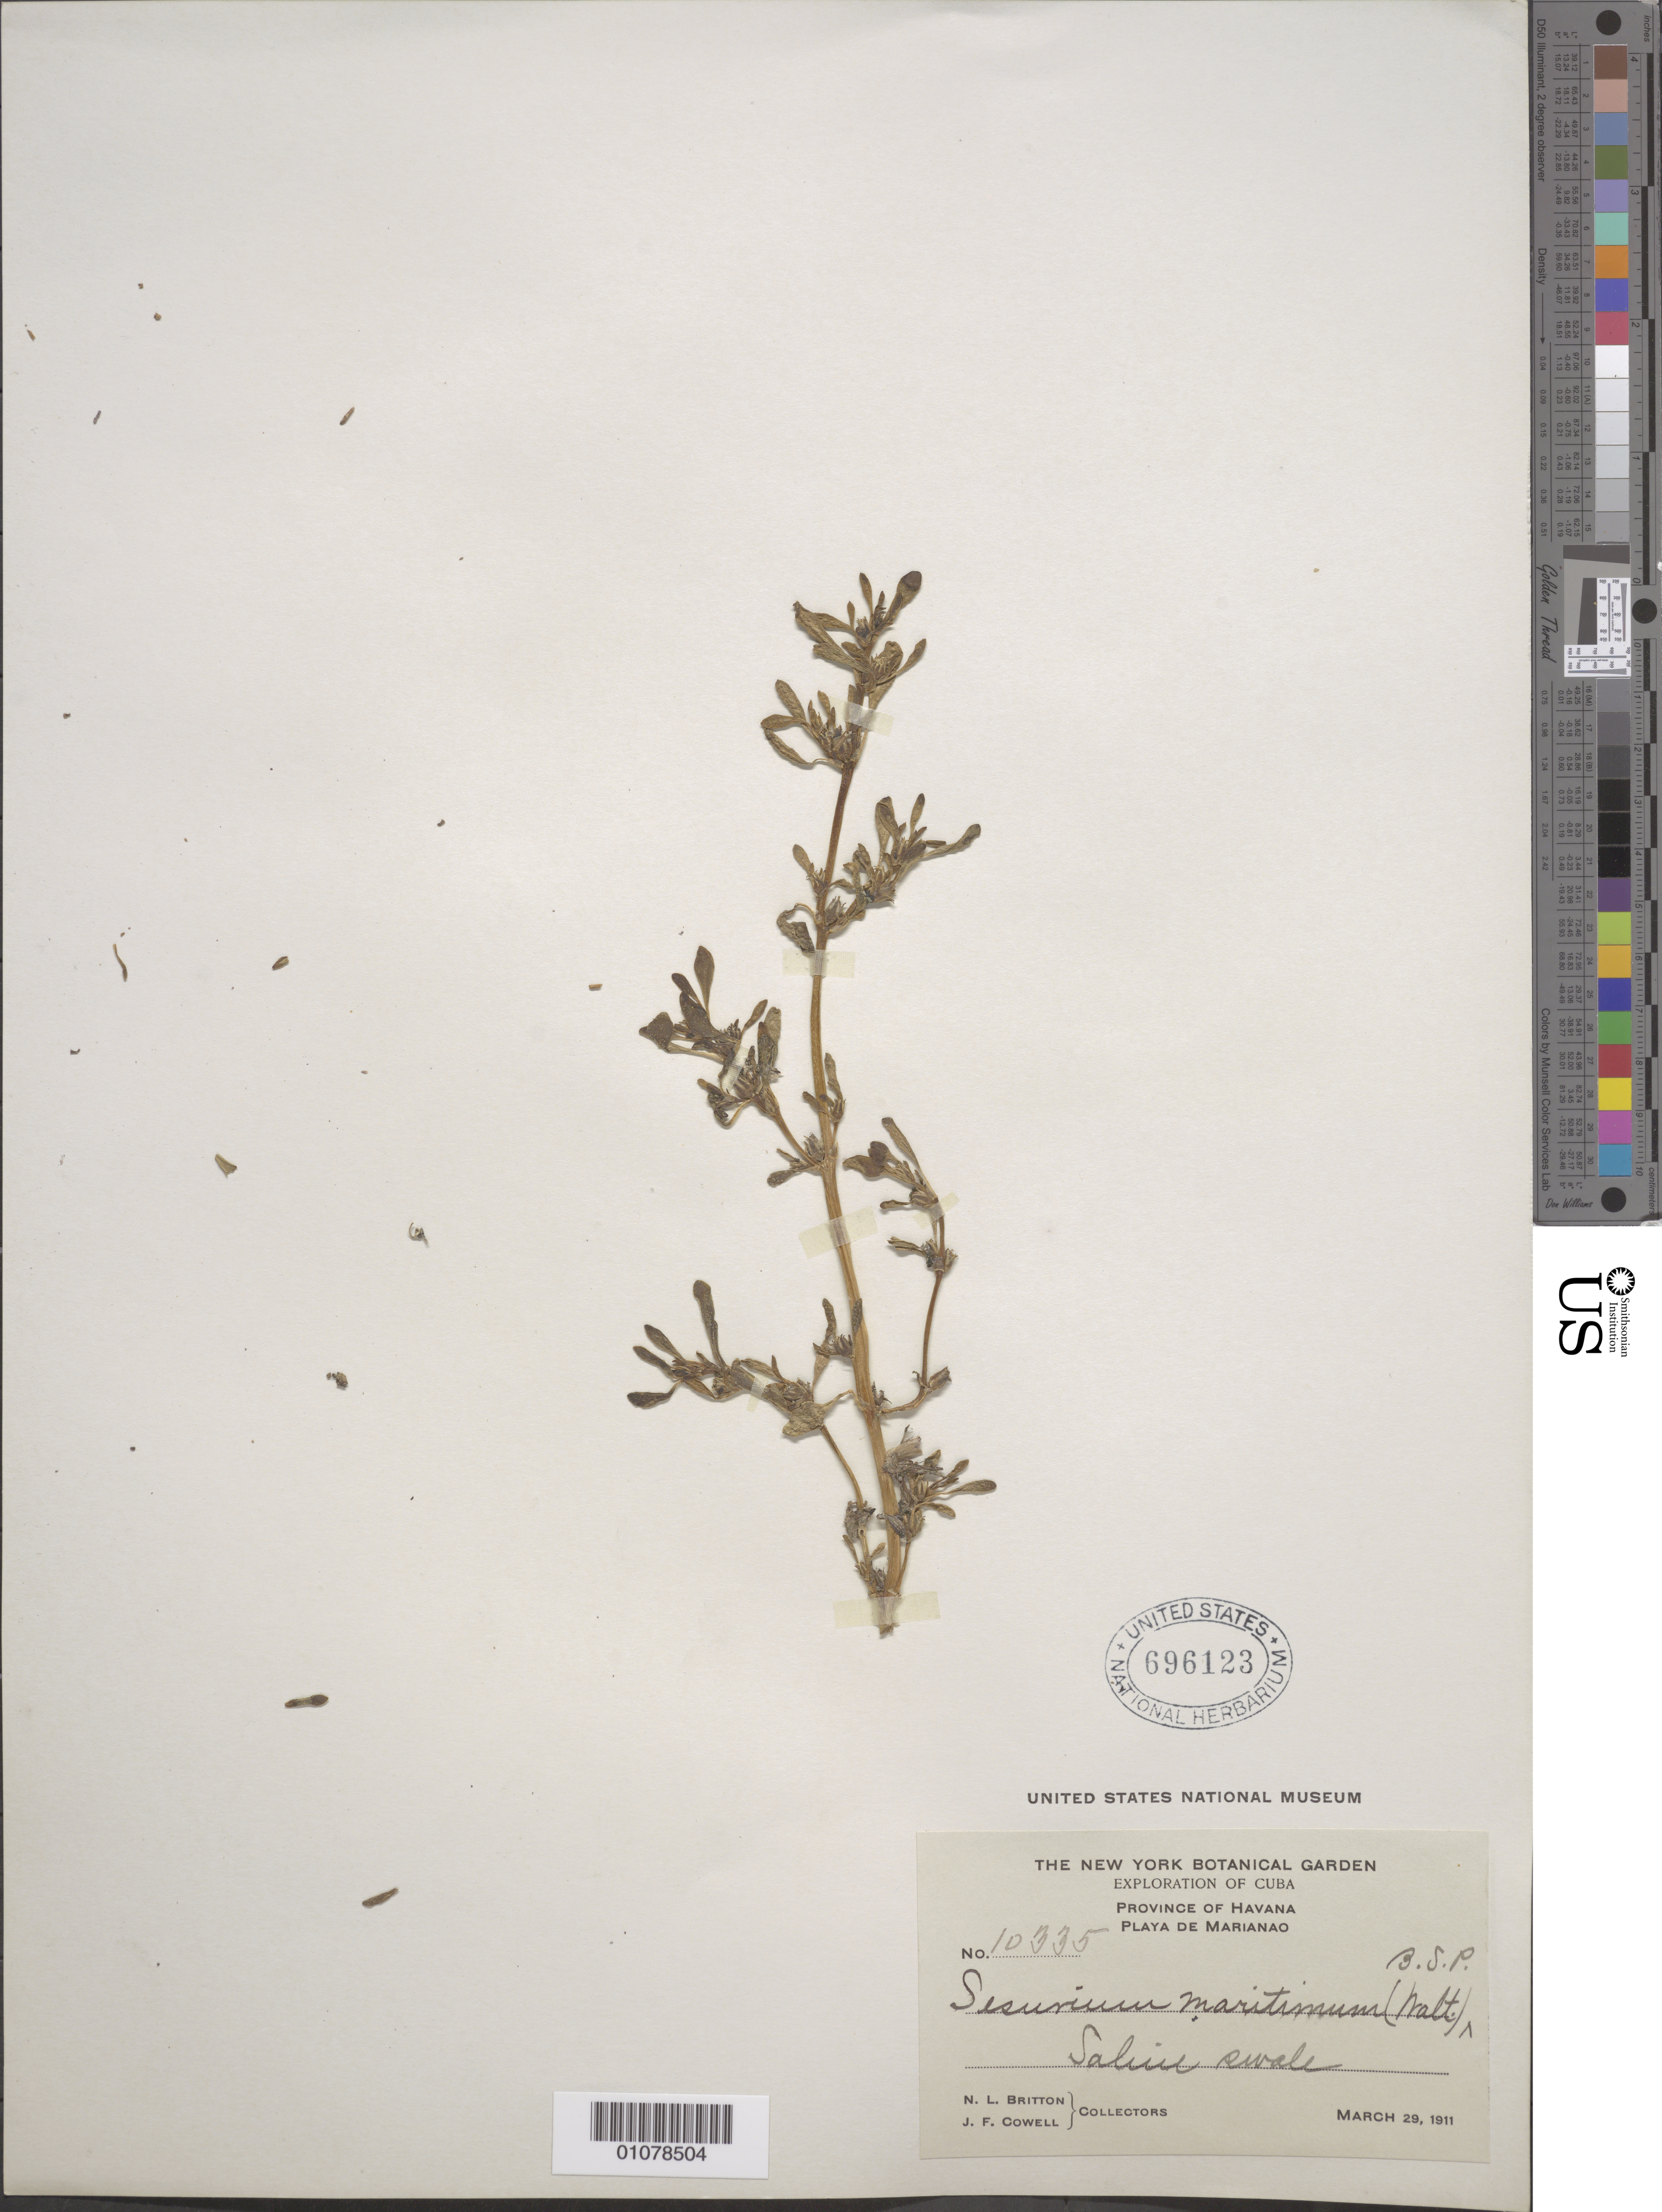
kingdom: Plantae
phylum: Tracheophyta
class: Magnoliopsida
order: Caryophyllales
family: Aizoaceae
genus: Sesuvium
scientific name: Sesuvium maritimum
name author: (Walter) Britton, Stearns & Poggenb.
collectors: N. Britton & J. F. Cowell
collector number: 10335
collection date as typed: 29 Mar 1911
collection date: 1911-03-29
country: Cuba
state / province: La Habana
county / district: Municipio Playa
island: Cuba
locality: Playa de Marianao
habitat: Saline swale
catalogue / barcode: US 696123